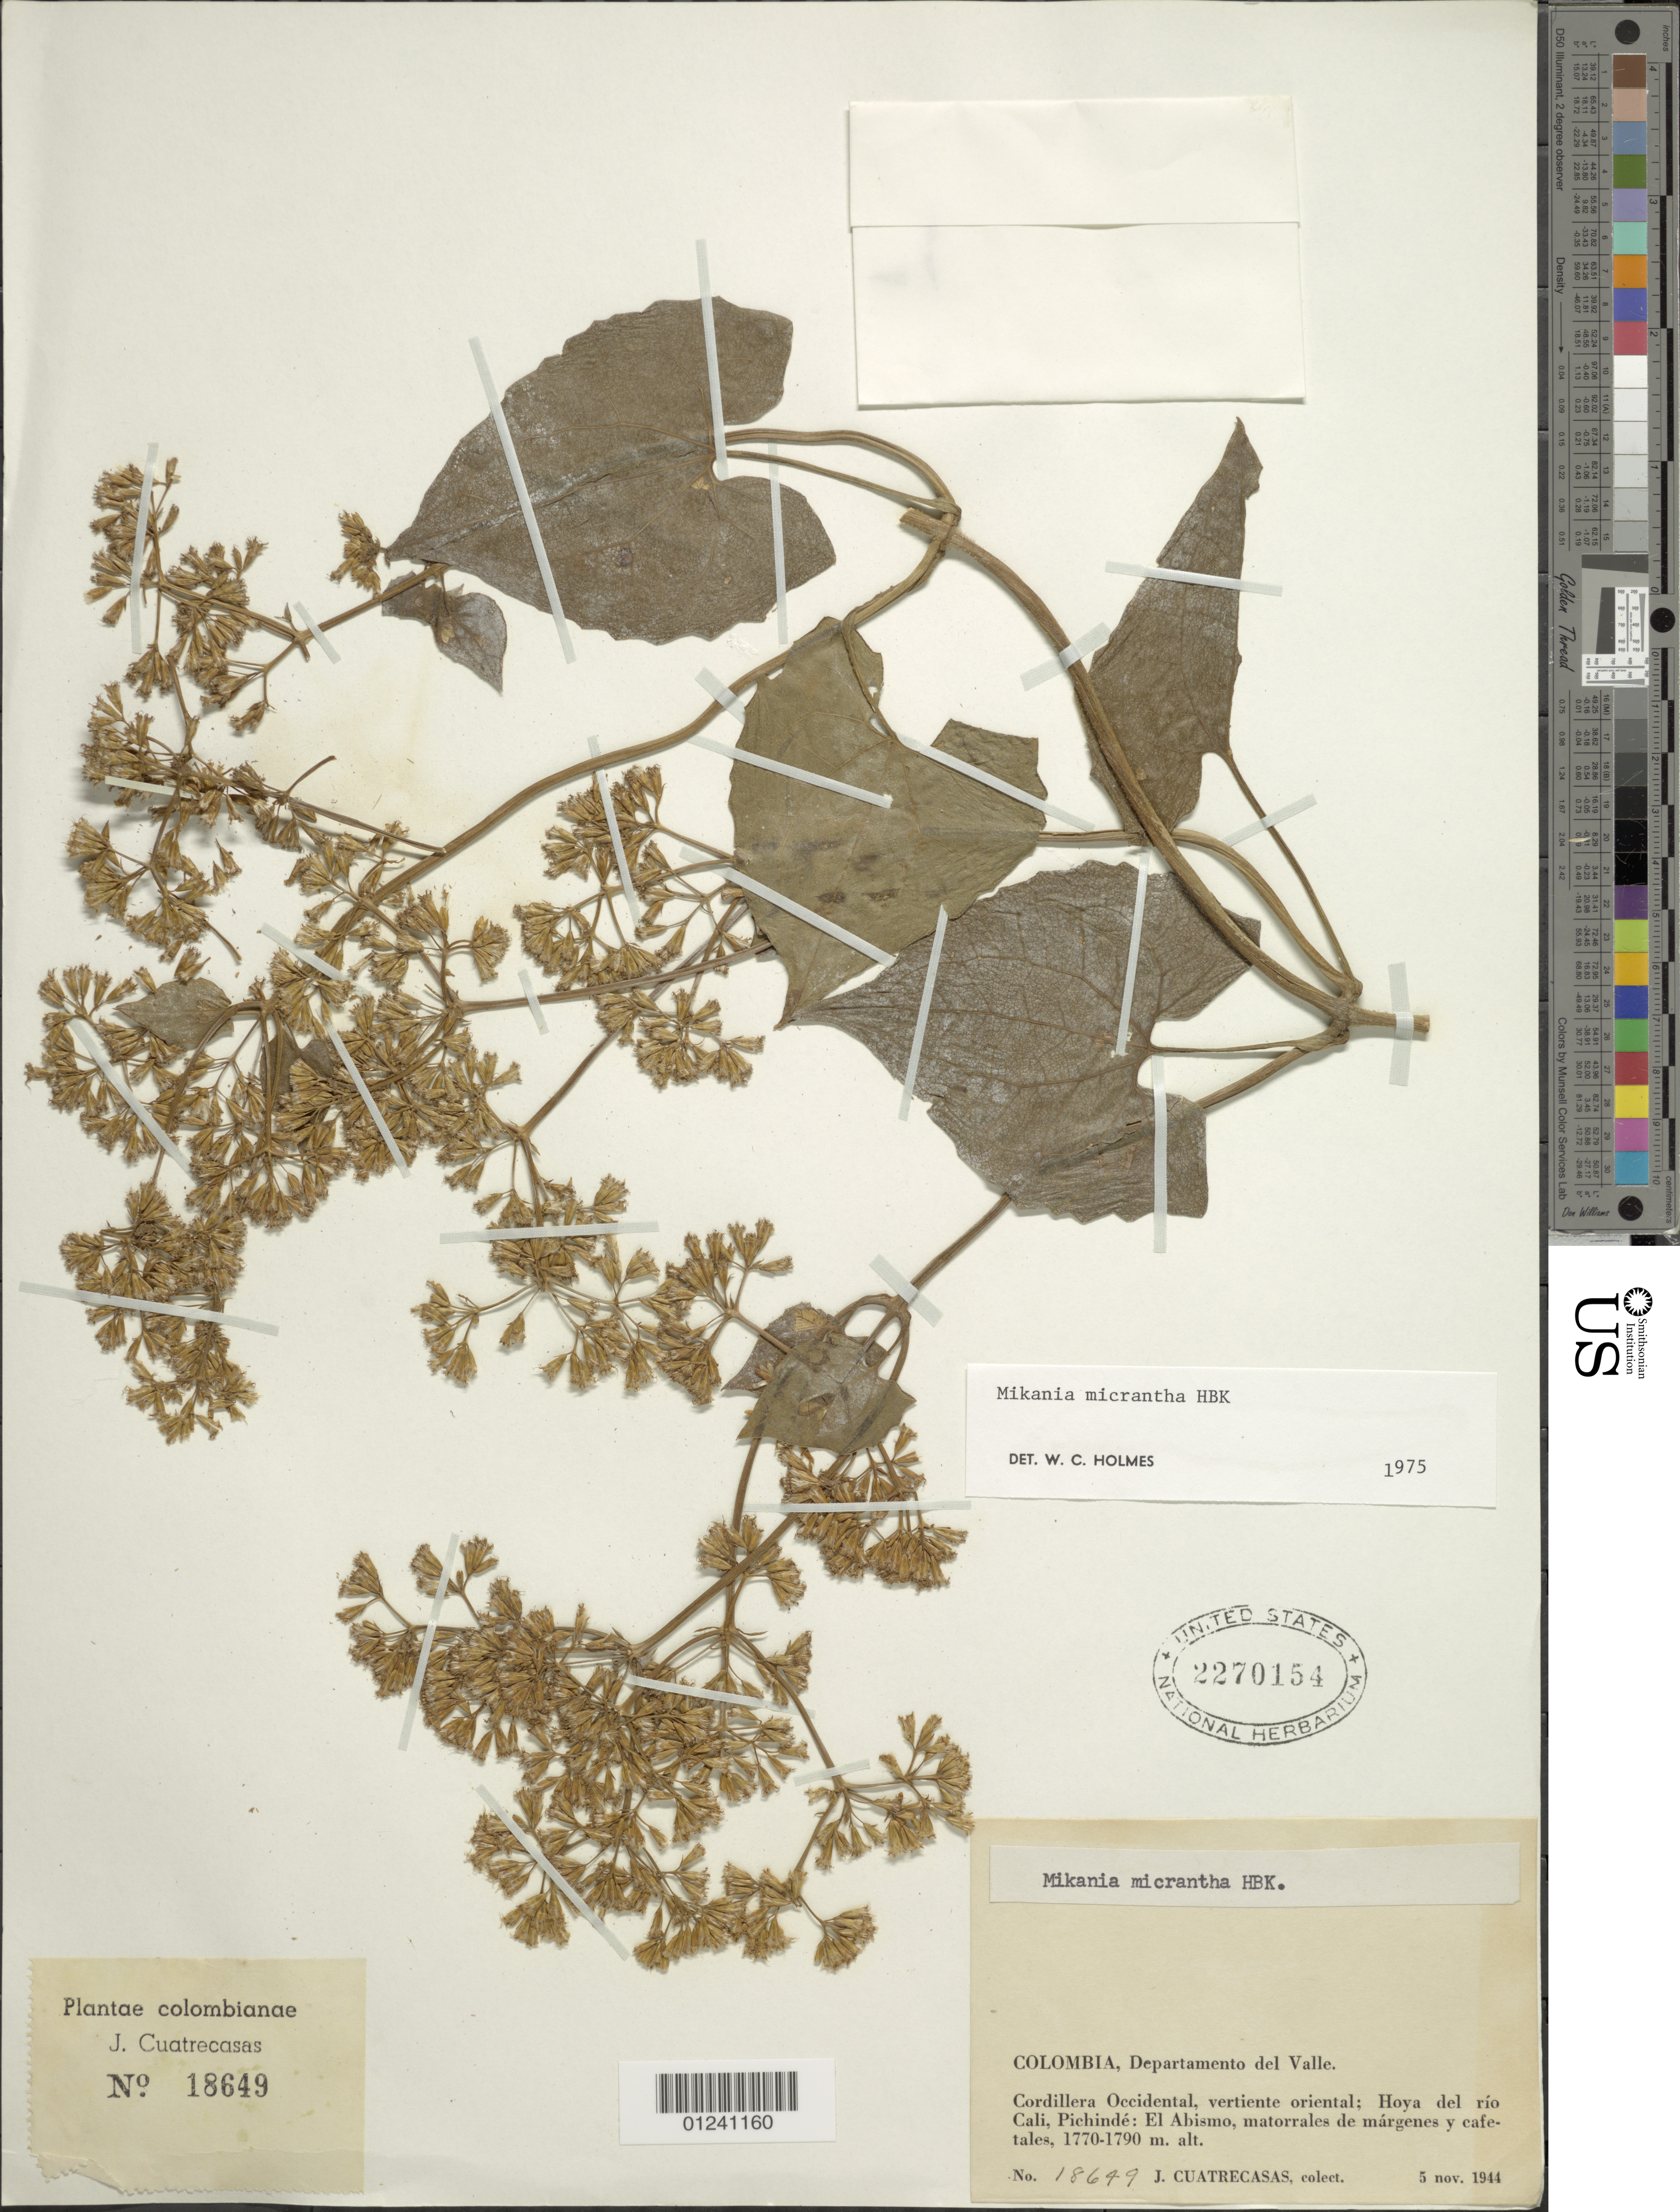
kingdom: Plantae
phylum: Tracheophyta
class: Magnoliopsida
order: Asterales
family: Asteraceae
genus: Mikania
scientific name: Mikania micrantha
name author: Kunth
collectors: J. Cuatrecasas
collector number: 18649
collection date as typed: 05 Nov 1944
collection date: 1944-11-05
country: Colombia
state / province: Valle del Cauca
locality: Cordillera Occidental, Vertiente Oriental; Hoya del Rio Cali, Pichinde: el Abismo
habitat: matorrales de márgenes y cafetales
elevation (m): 1770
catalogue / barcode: US 2270154